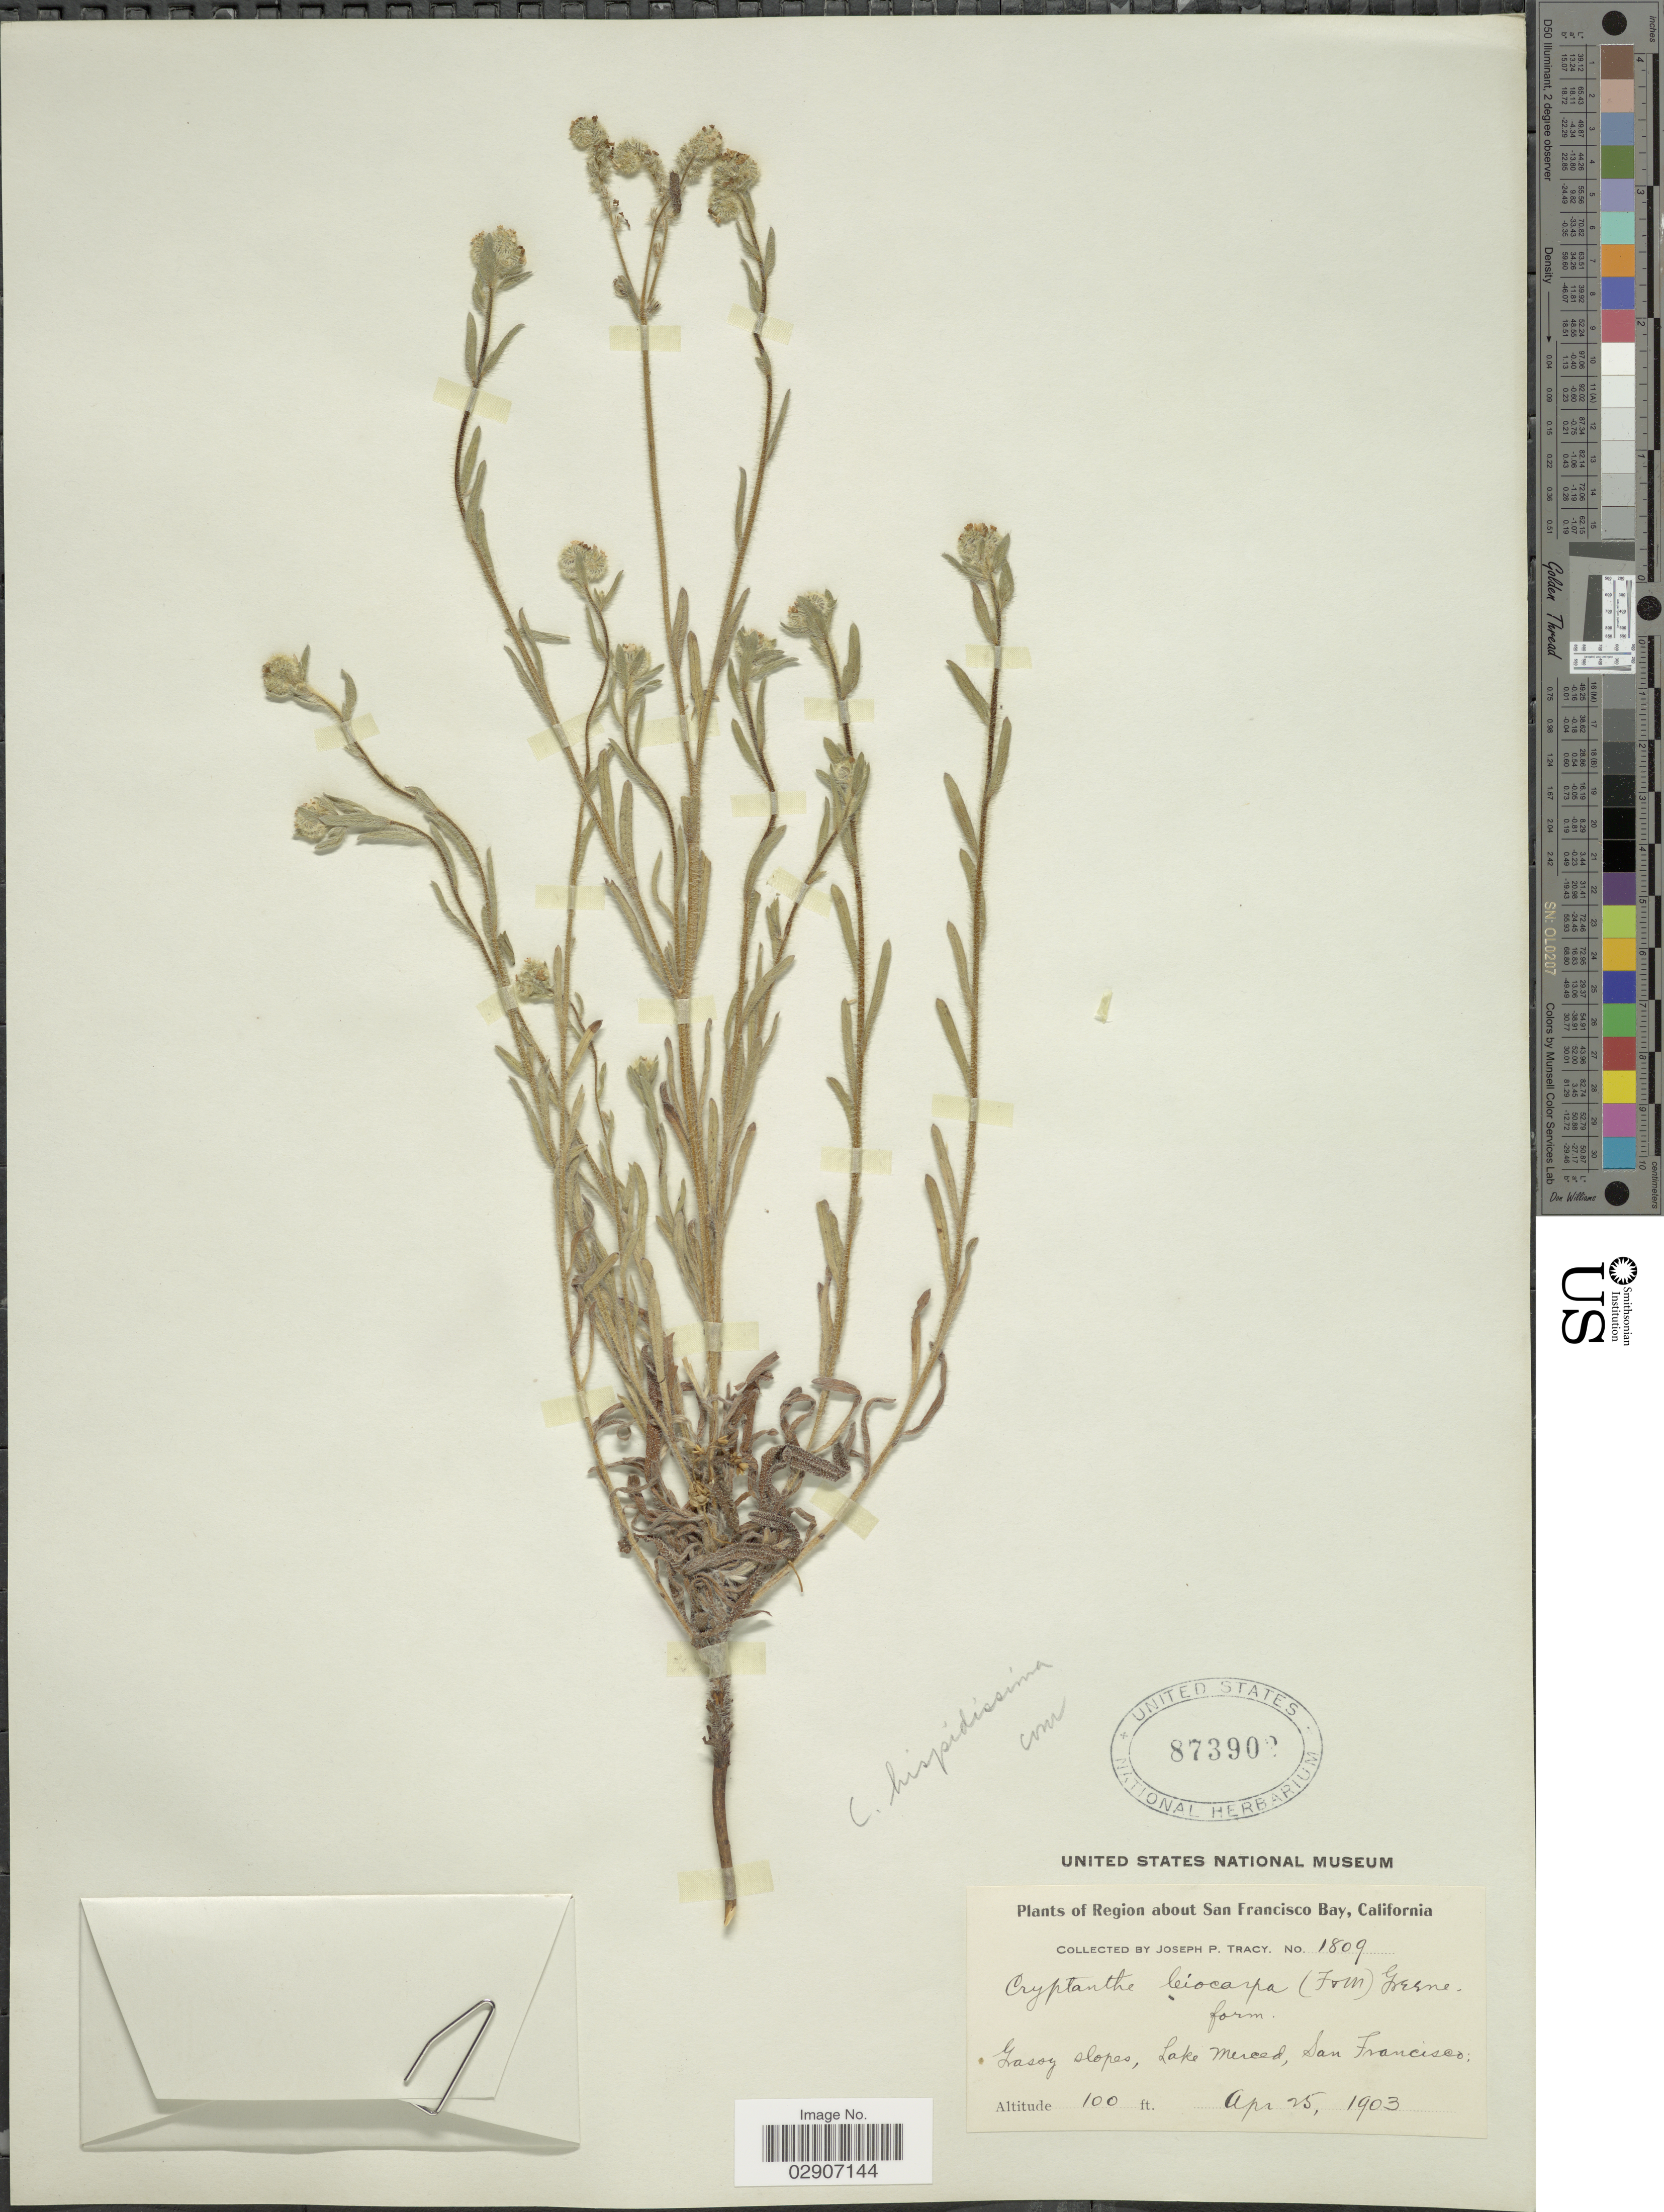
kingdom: Plantae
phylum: Tracheophyta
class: Magnoliopsida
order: Boraginales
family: Boraginaceae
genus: Cryptantha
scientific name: Cryptantha clevelandii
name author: Greene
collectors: J. Tracy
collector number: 1809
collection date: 1903-04-25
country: United States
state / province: California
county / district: San Francisco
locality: Region about San Francisco Bay, California. Grassy slopes, Lake Merced, San Francisco.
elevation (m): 30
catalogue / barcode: US 873908